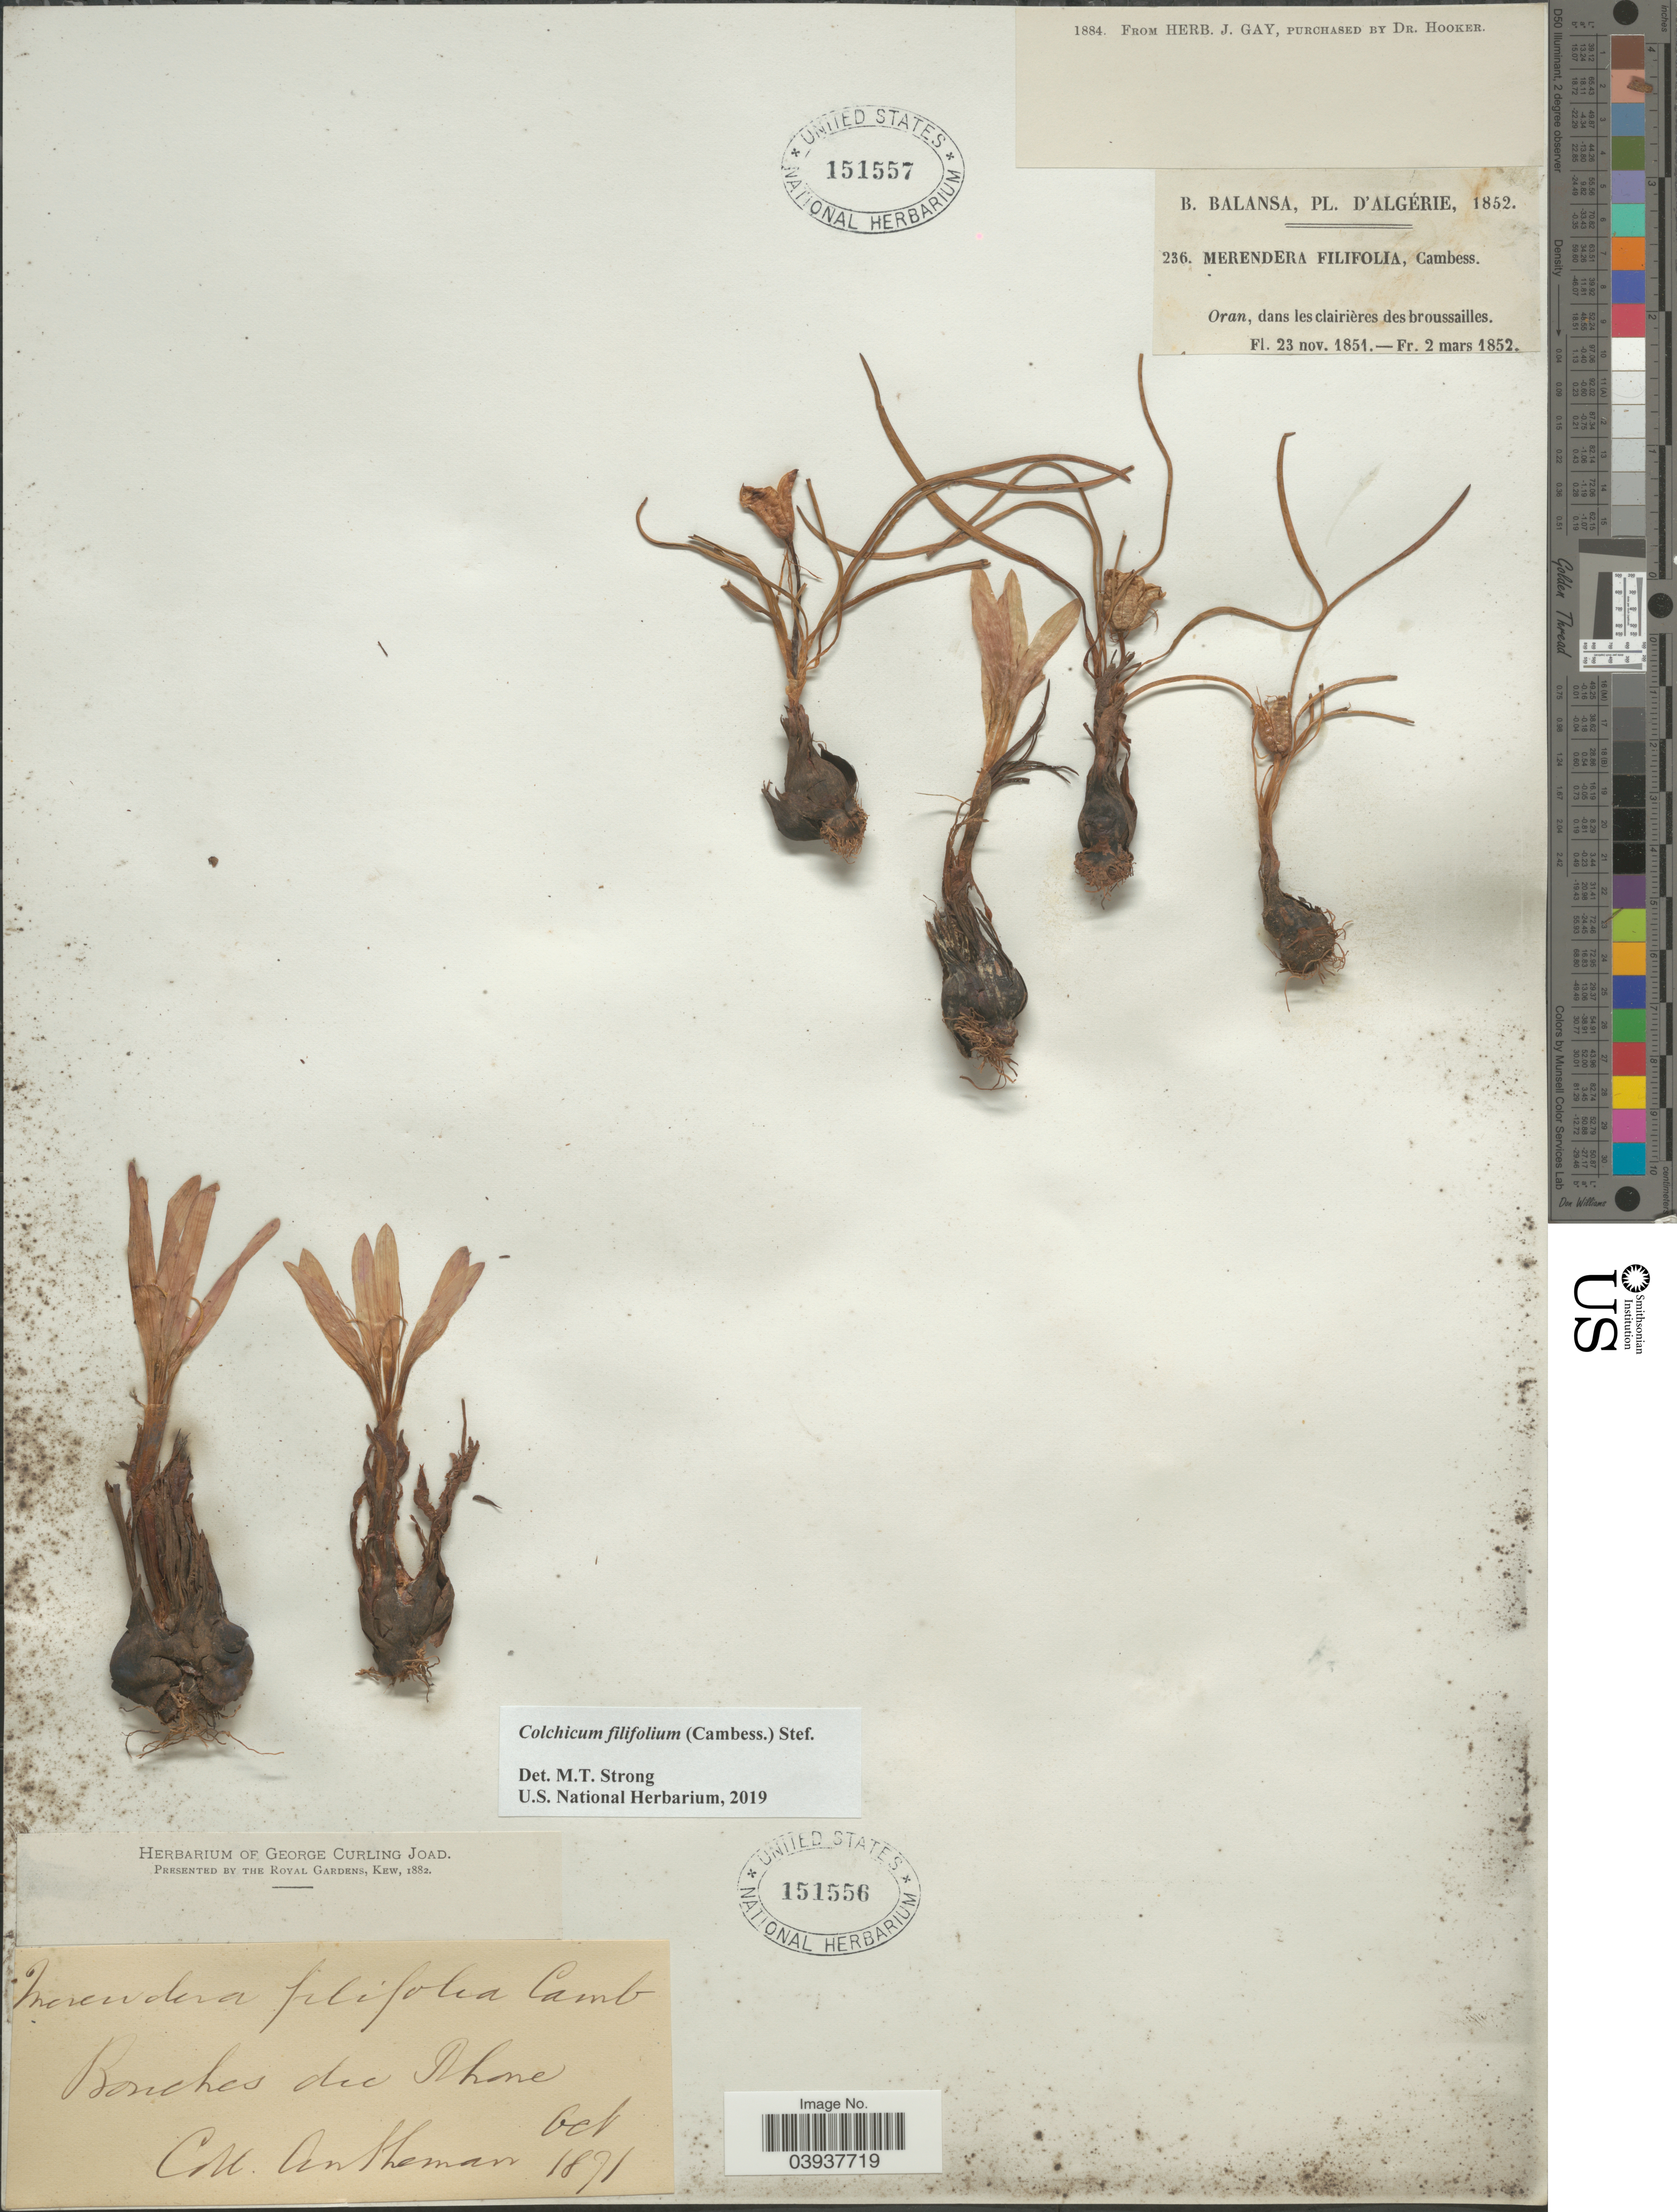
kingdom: Plantae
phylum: Tracheophyta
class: Liliopsida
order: Liliales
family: Colchicaceae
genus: Colchicum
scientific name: Colchicum filifolium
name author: (Cambess.) Stef.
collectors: Antheman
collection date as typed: bet 1891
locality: Roches du Rhone.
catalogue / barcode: US 151556